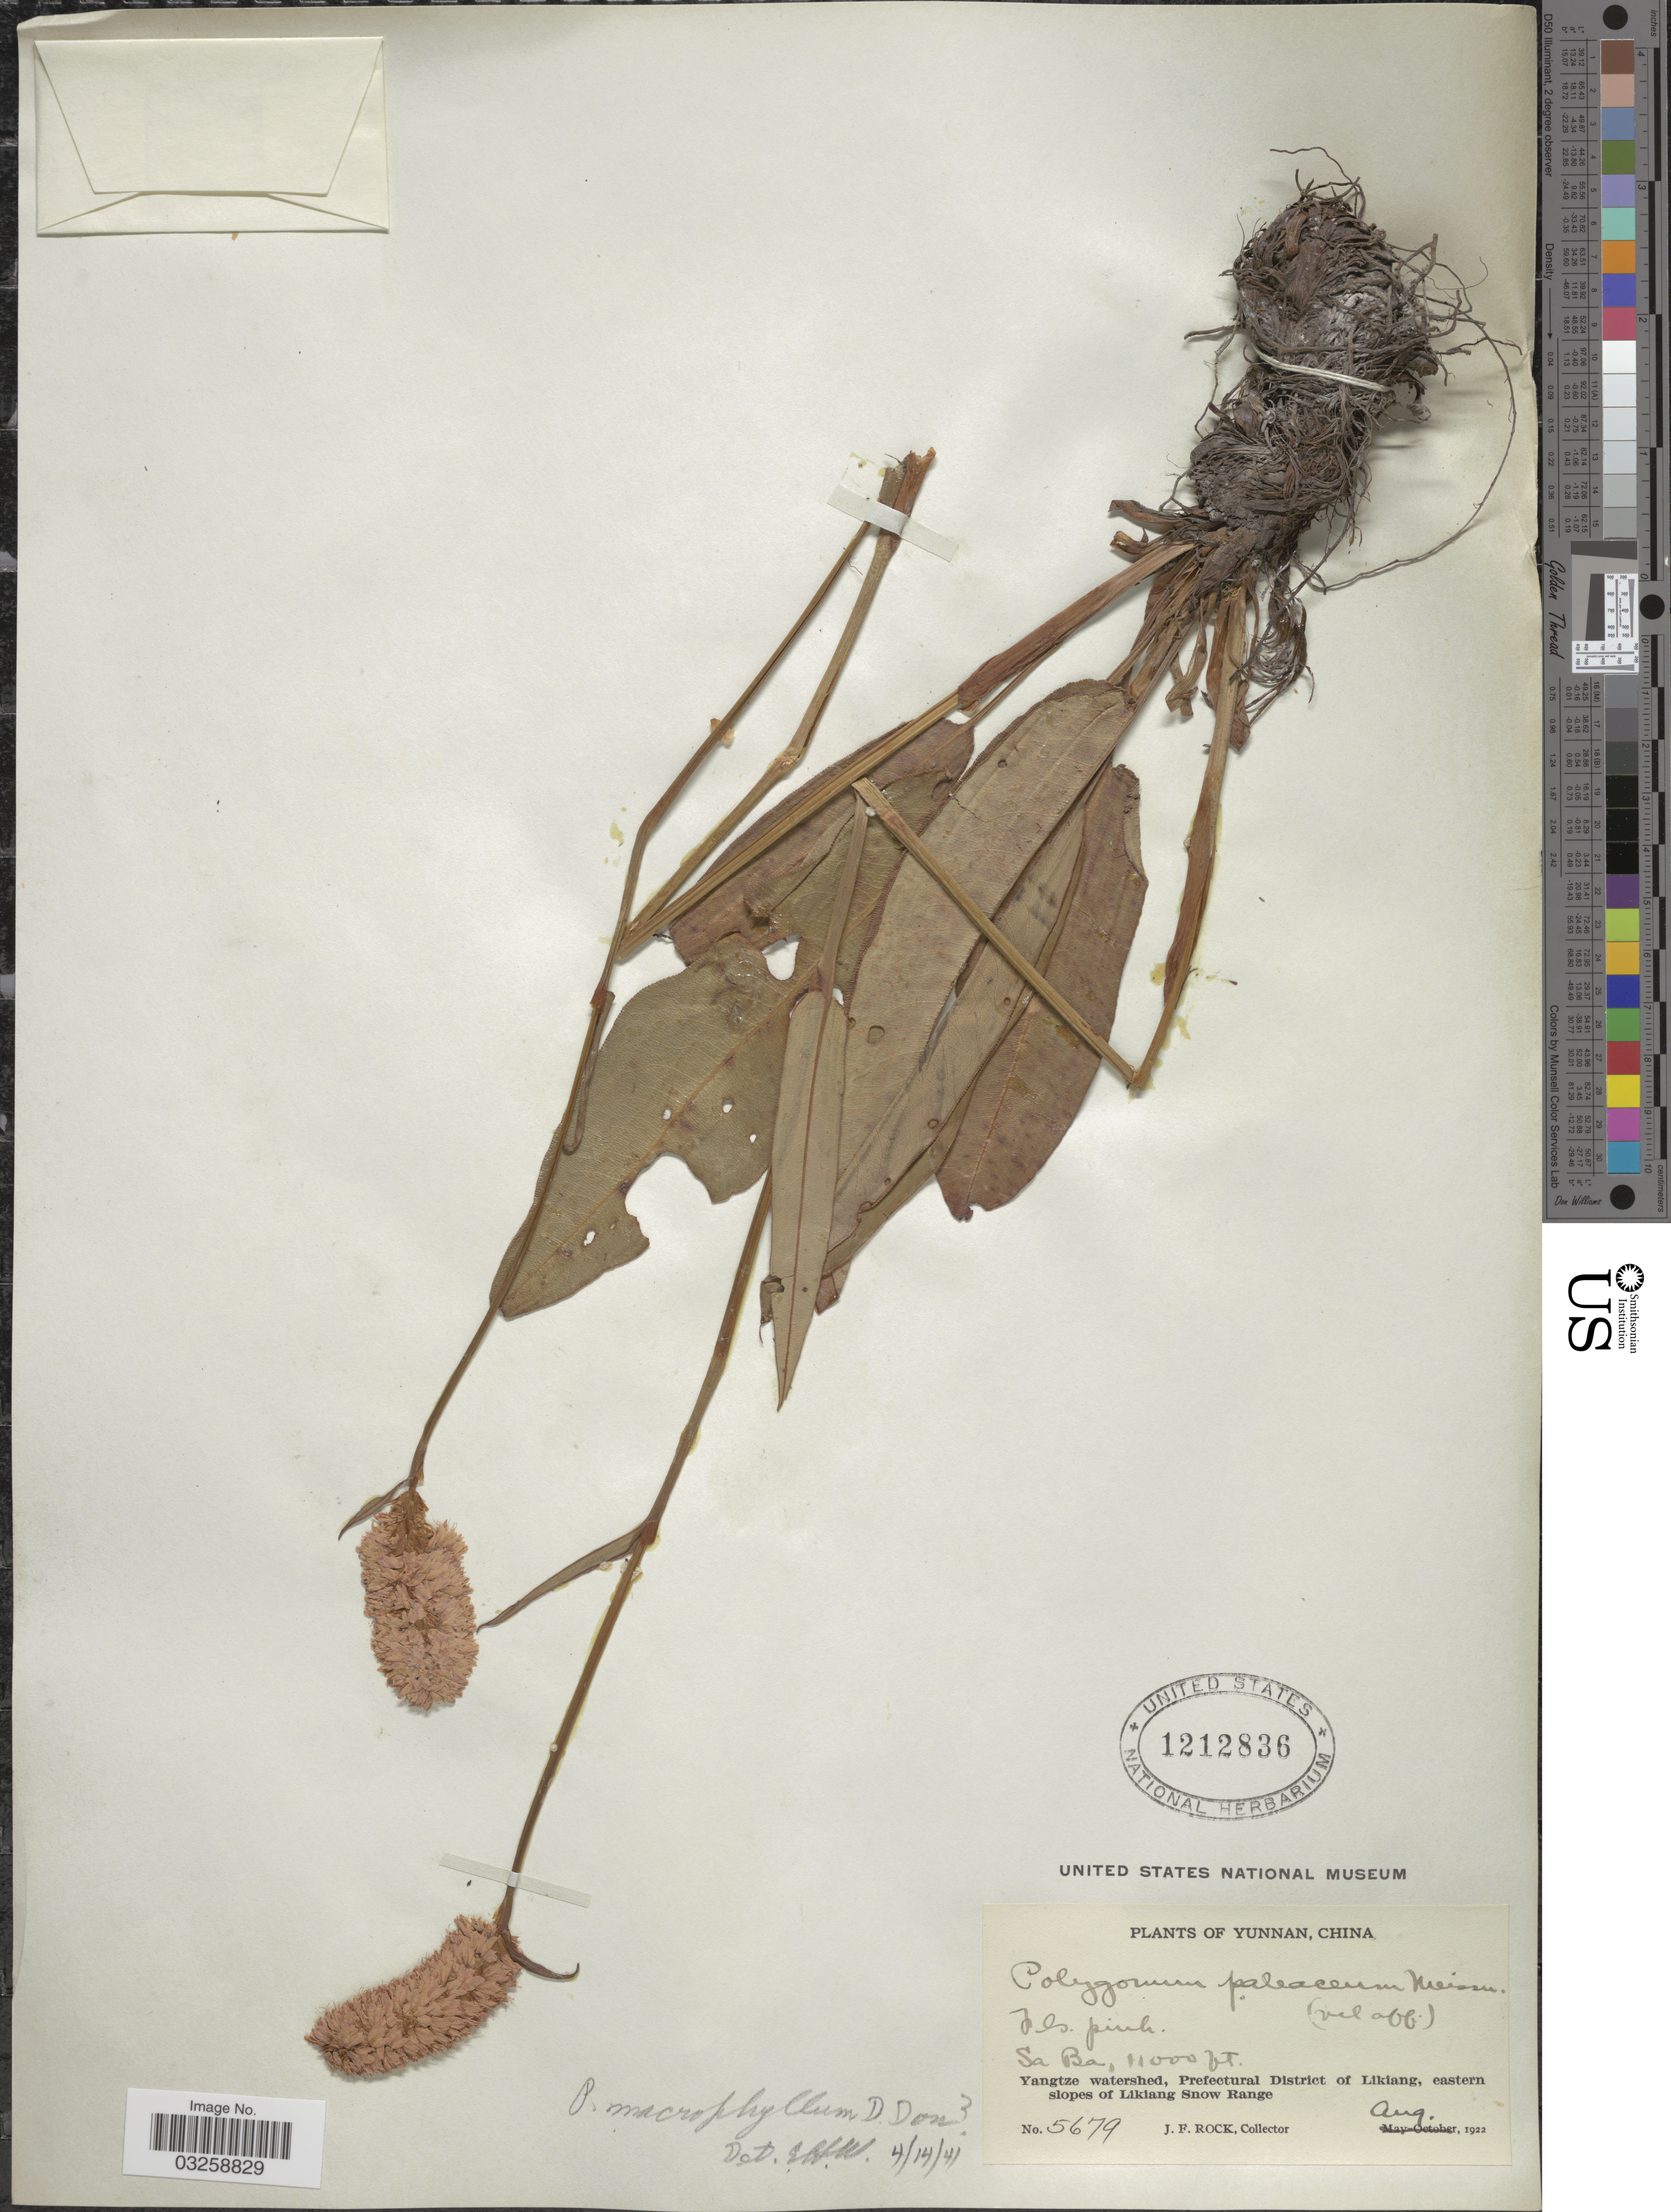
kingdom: Plantae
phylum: Tracheophyta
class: Magnoliopsida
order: Caryophyllales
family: Polygonaceae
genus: Bistorta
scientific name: Bistorta macrophylla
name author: (D. Don) Soják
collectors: J. Rock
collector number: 5679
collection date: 1922-08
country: China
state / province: Yunnan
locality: Sa Ba. Yangtze watershed, Prefectural District of Likiang, eastern slopes of Likiang Snow Range.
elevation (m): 3353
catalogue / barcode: US 1212836